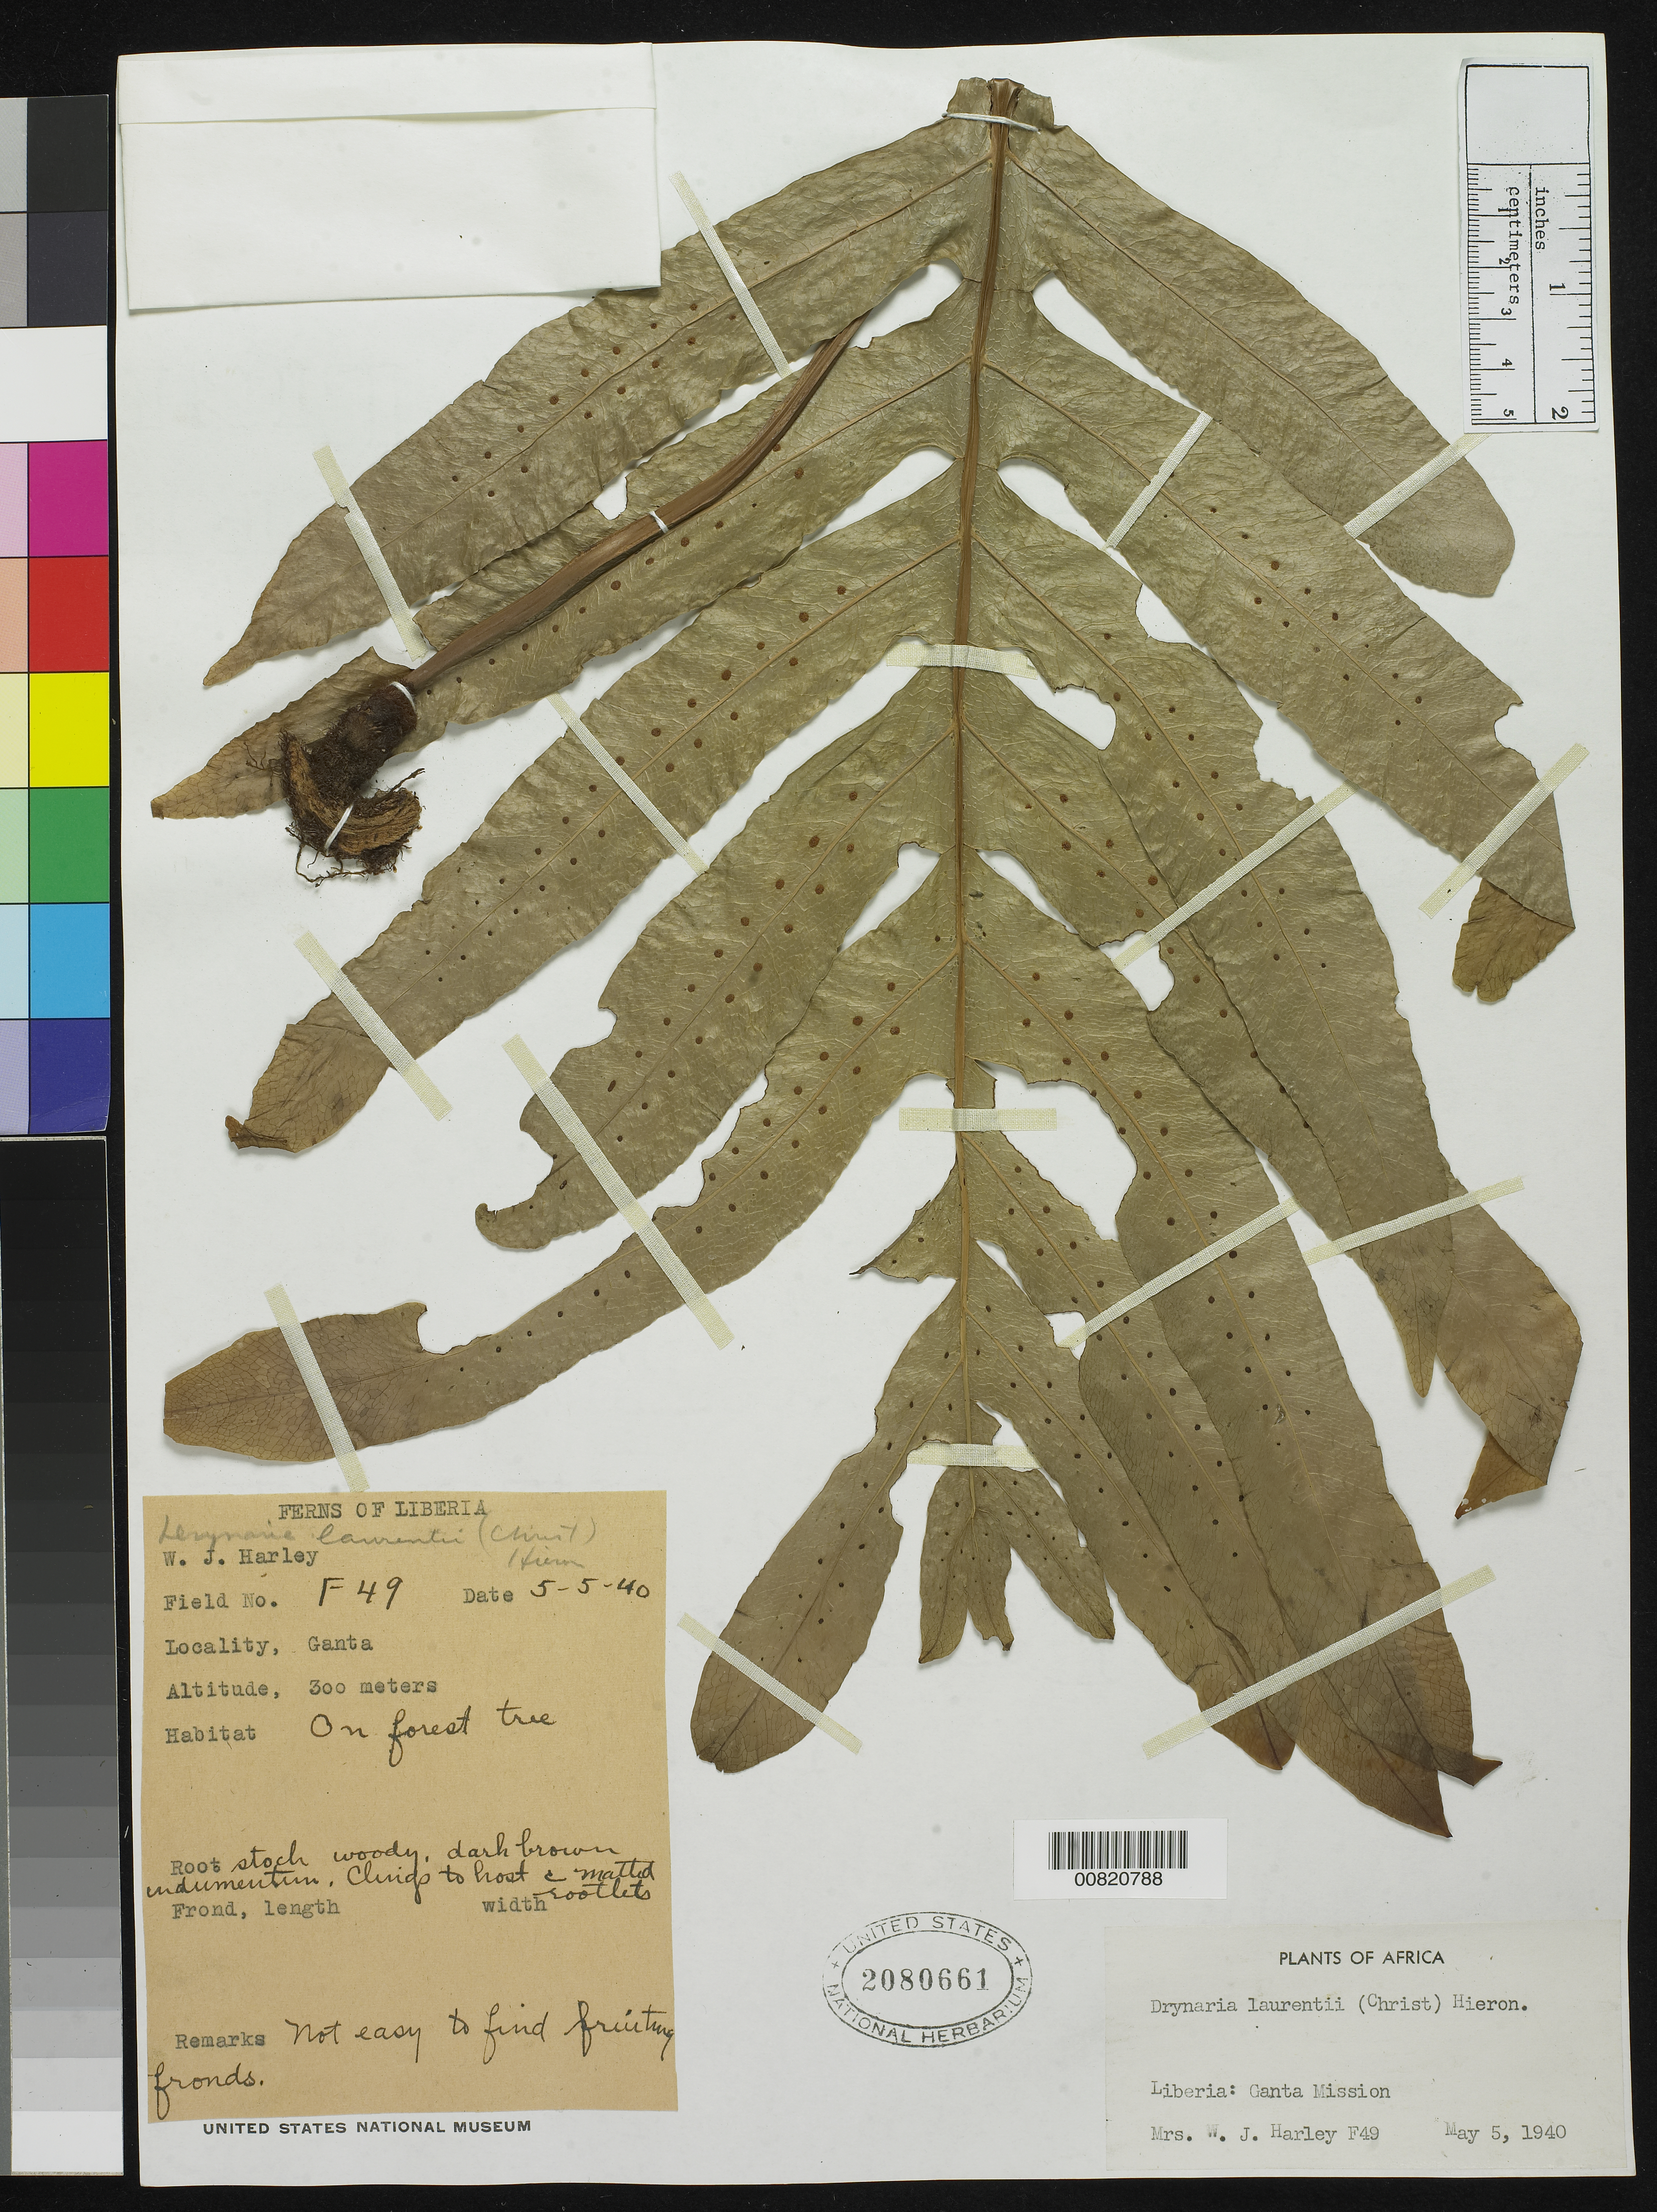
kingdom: Plantae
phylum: Tracheophyta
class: Polypodiopsida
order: Polypodiales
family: Polypodiaceae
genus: Drynaria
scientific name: Drynaria laurentii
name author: (Christ) Hieron.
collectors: W. Harley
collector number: F 40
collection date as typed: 5 May 1940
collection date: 1940-05-05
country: Liberia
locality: Ganta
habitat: Forest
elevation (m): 300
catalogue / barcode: US 2080661